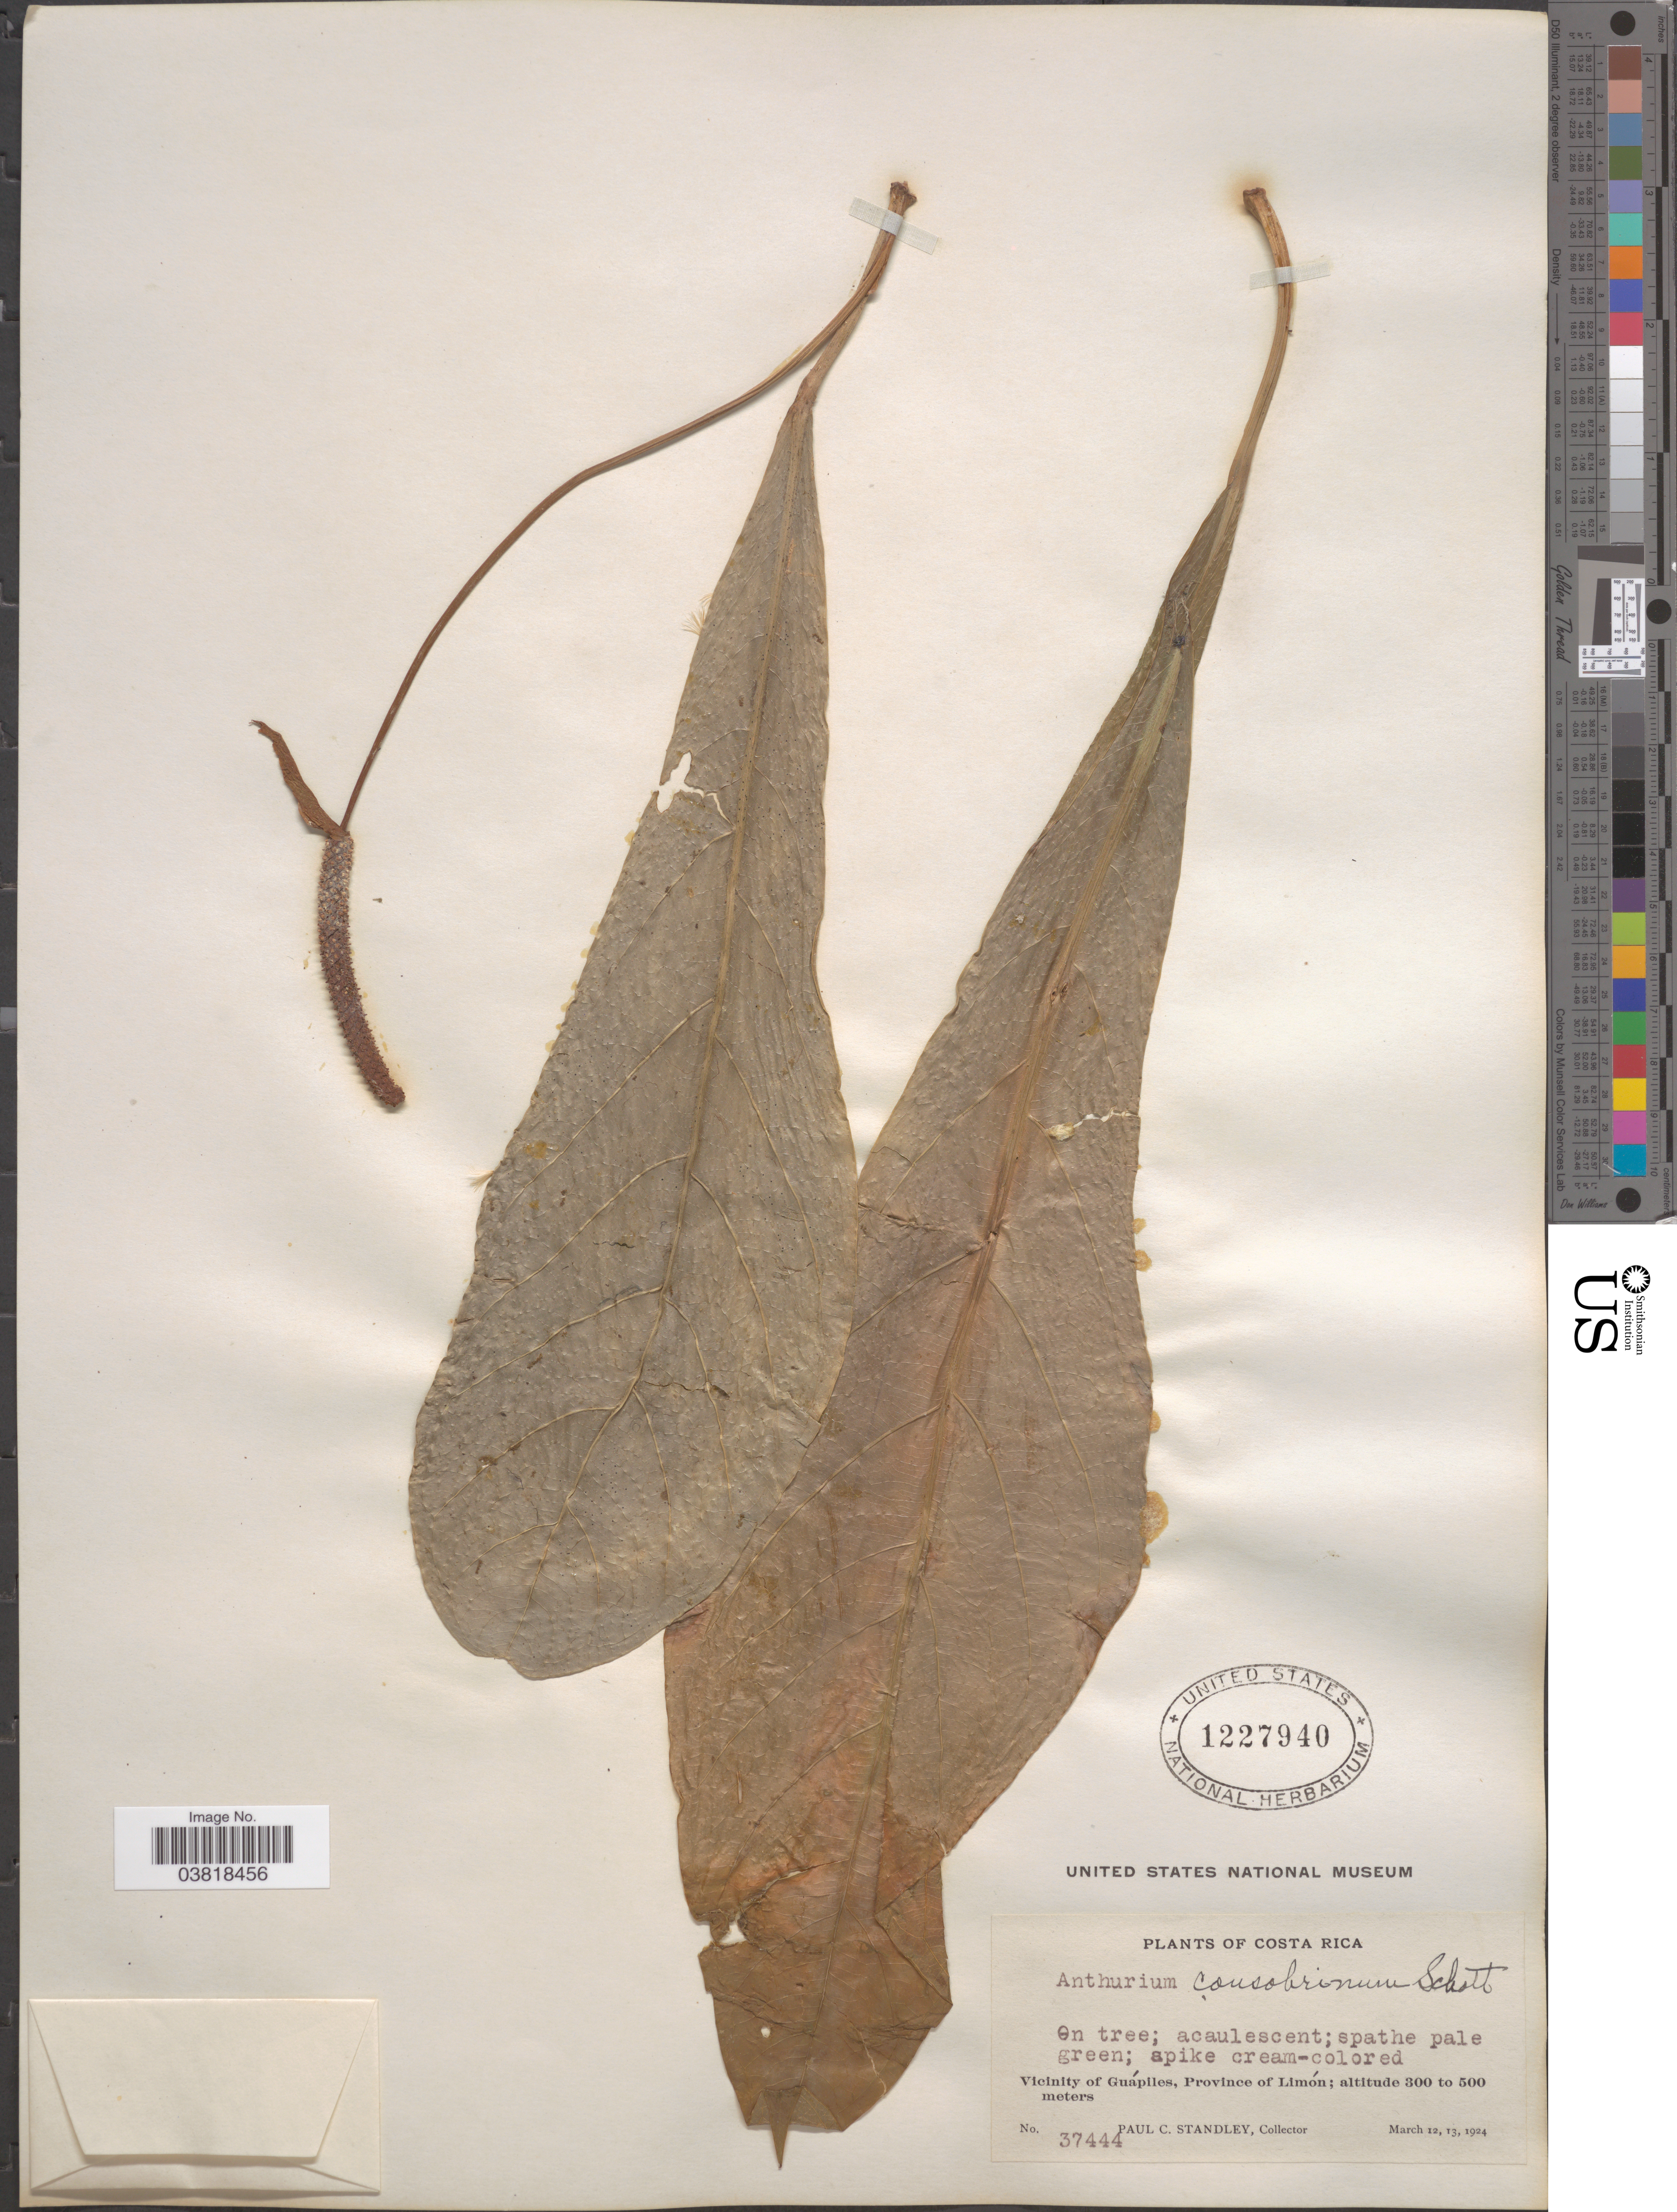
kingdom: Plantae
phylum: Tracheophyta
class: Liliopsida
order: Alismatales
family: Araceae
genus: Anthurium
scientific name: Anthurium consobrinum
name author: Schott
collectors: P. C. Standley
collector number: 37444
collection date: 1924-03-12/1924-03-13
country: Costa Rica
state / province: Limón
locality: Vicinity of Guápiles.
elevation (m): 300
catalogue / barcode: US 1227940